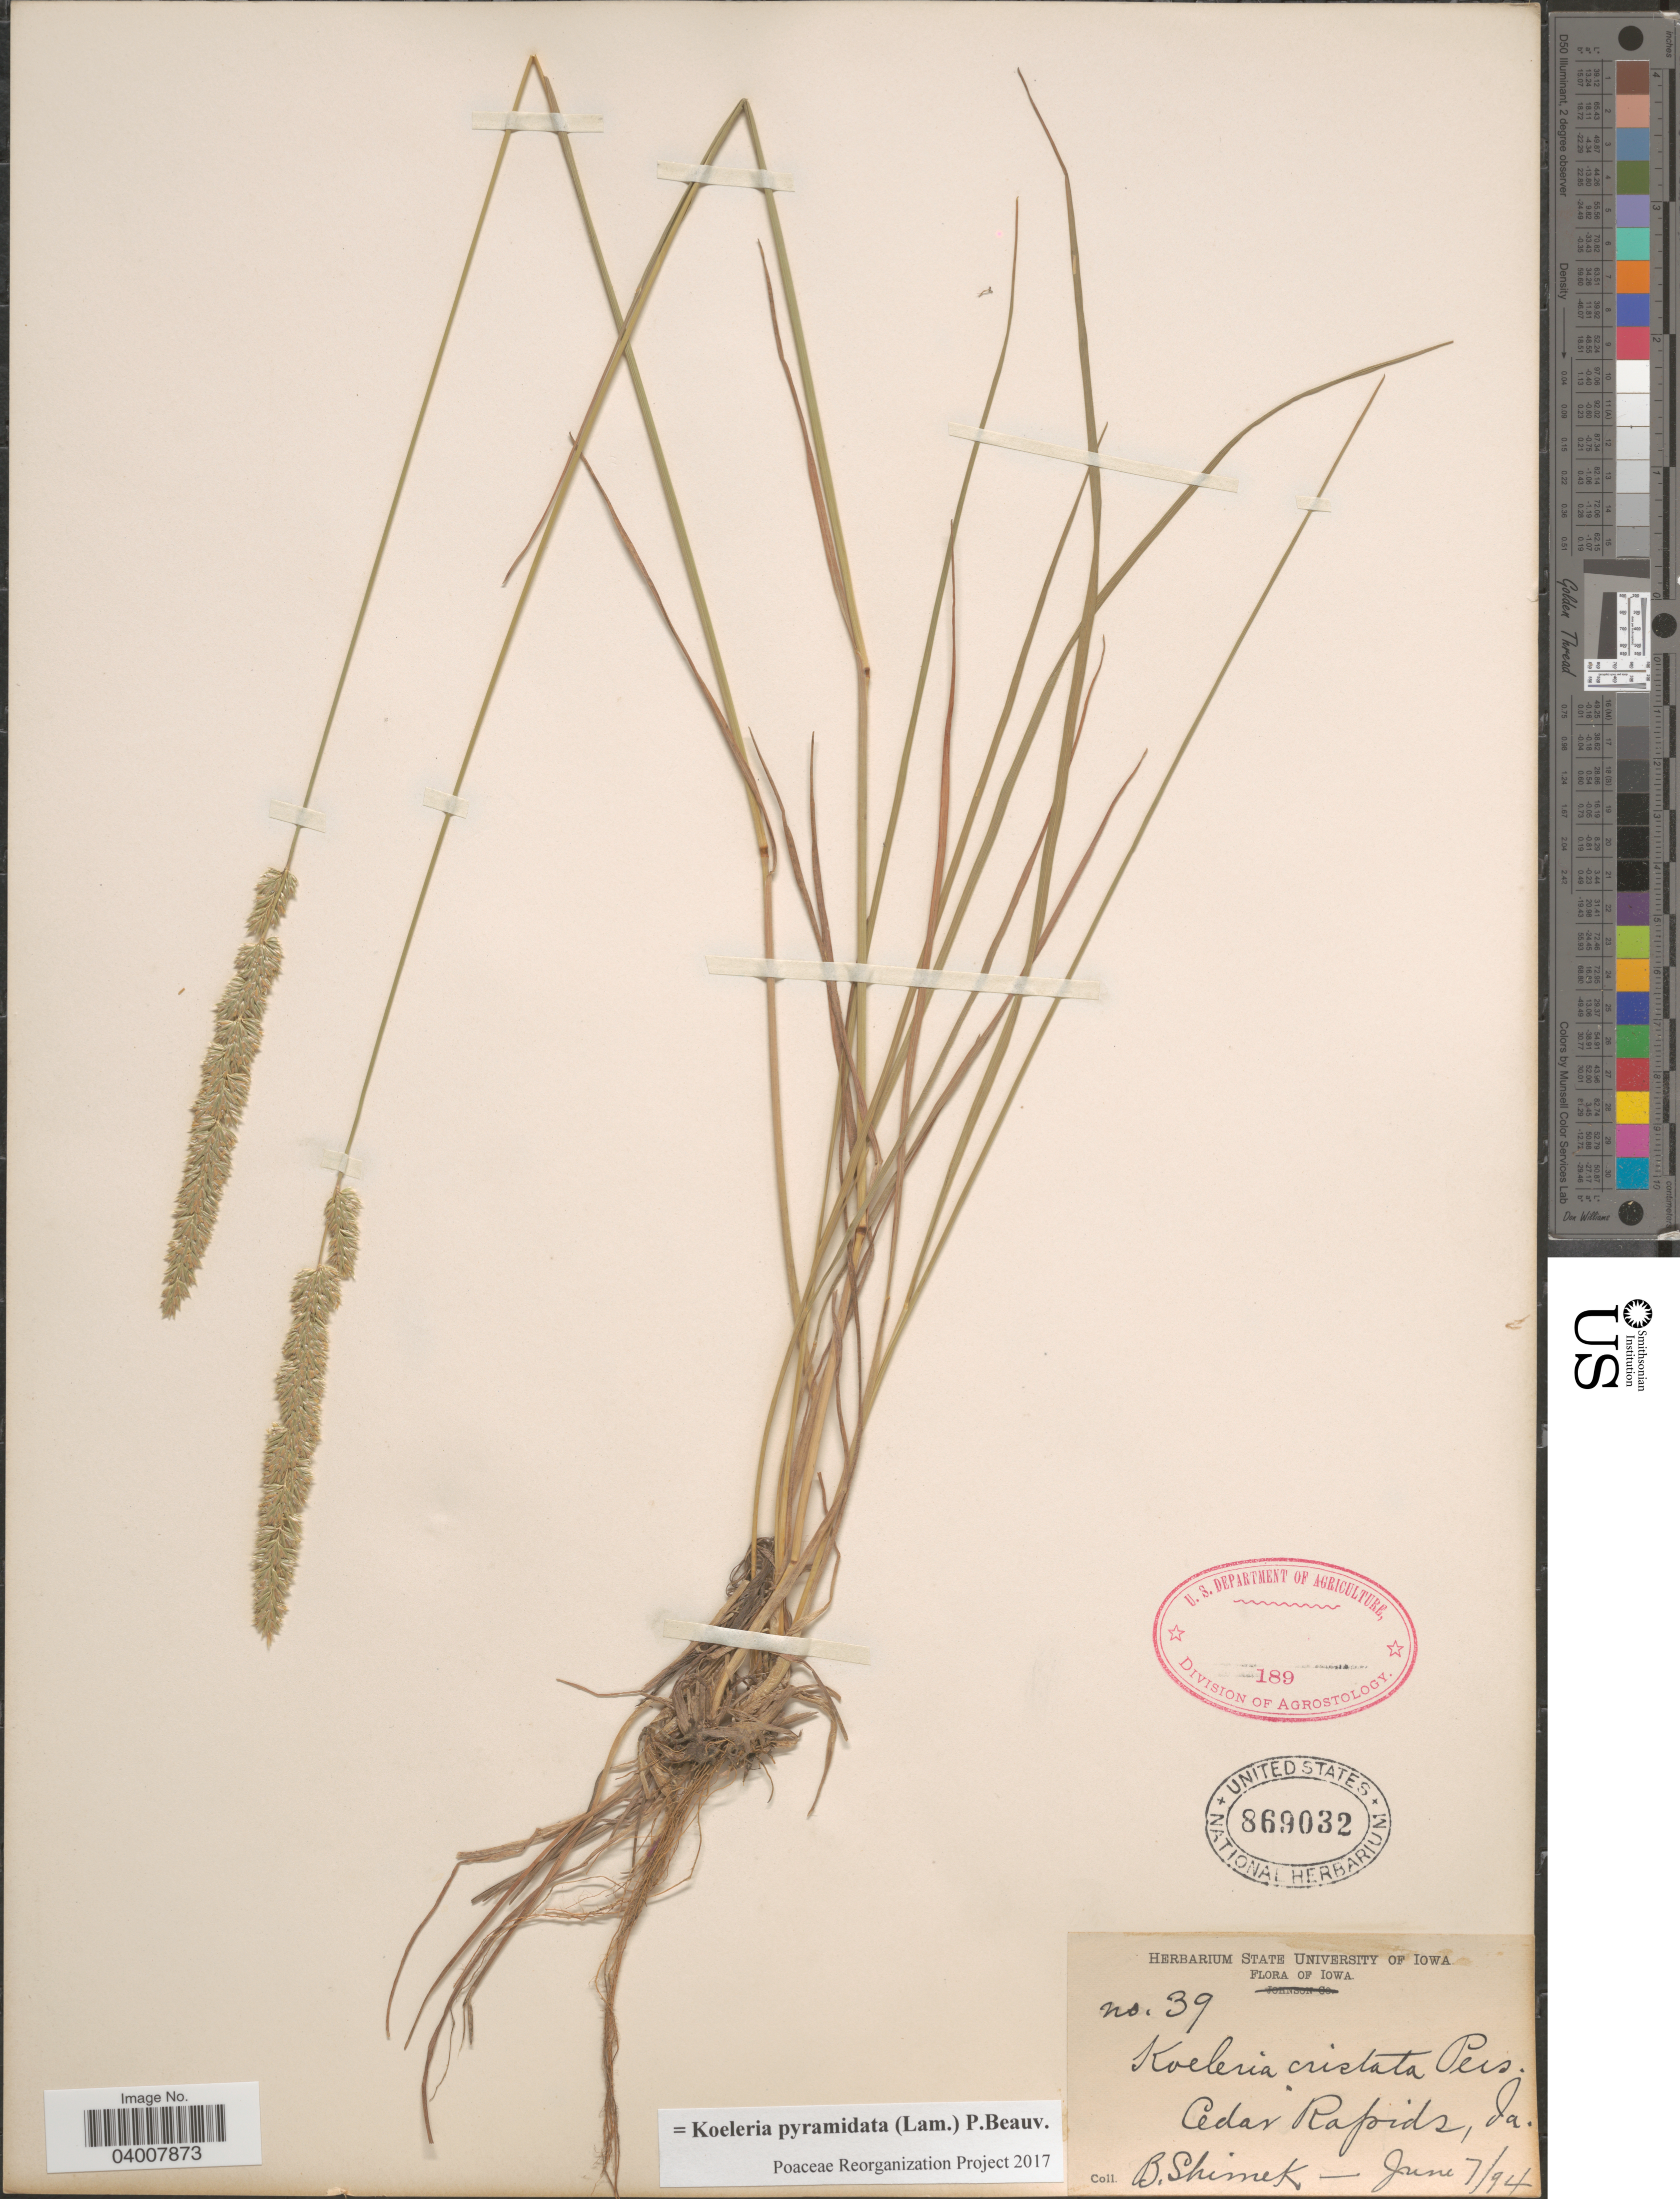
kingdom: Plantae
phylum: Tracheophyta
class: Liliopsida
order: Poales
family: Poaceae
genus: Koeleria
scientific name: Koeleria pyramidata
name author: (Lam.) P. Beauv.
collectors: B. Shimek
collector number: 39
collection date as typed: Transcribed d/m/y: 7/6/94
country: United States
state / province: Iowa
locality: Cedar Rapids.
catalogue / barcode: US 869032